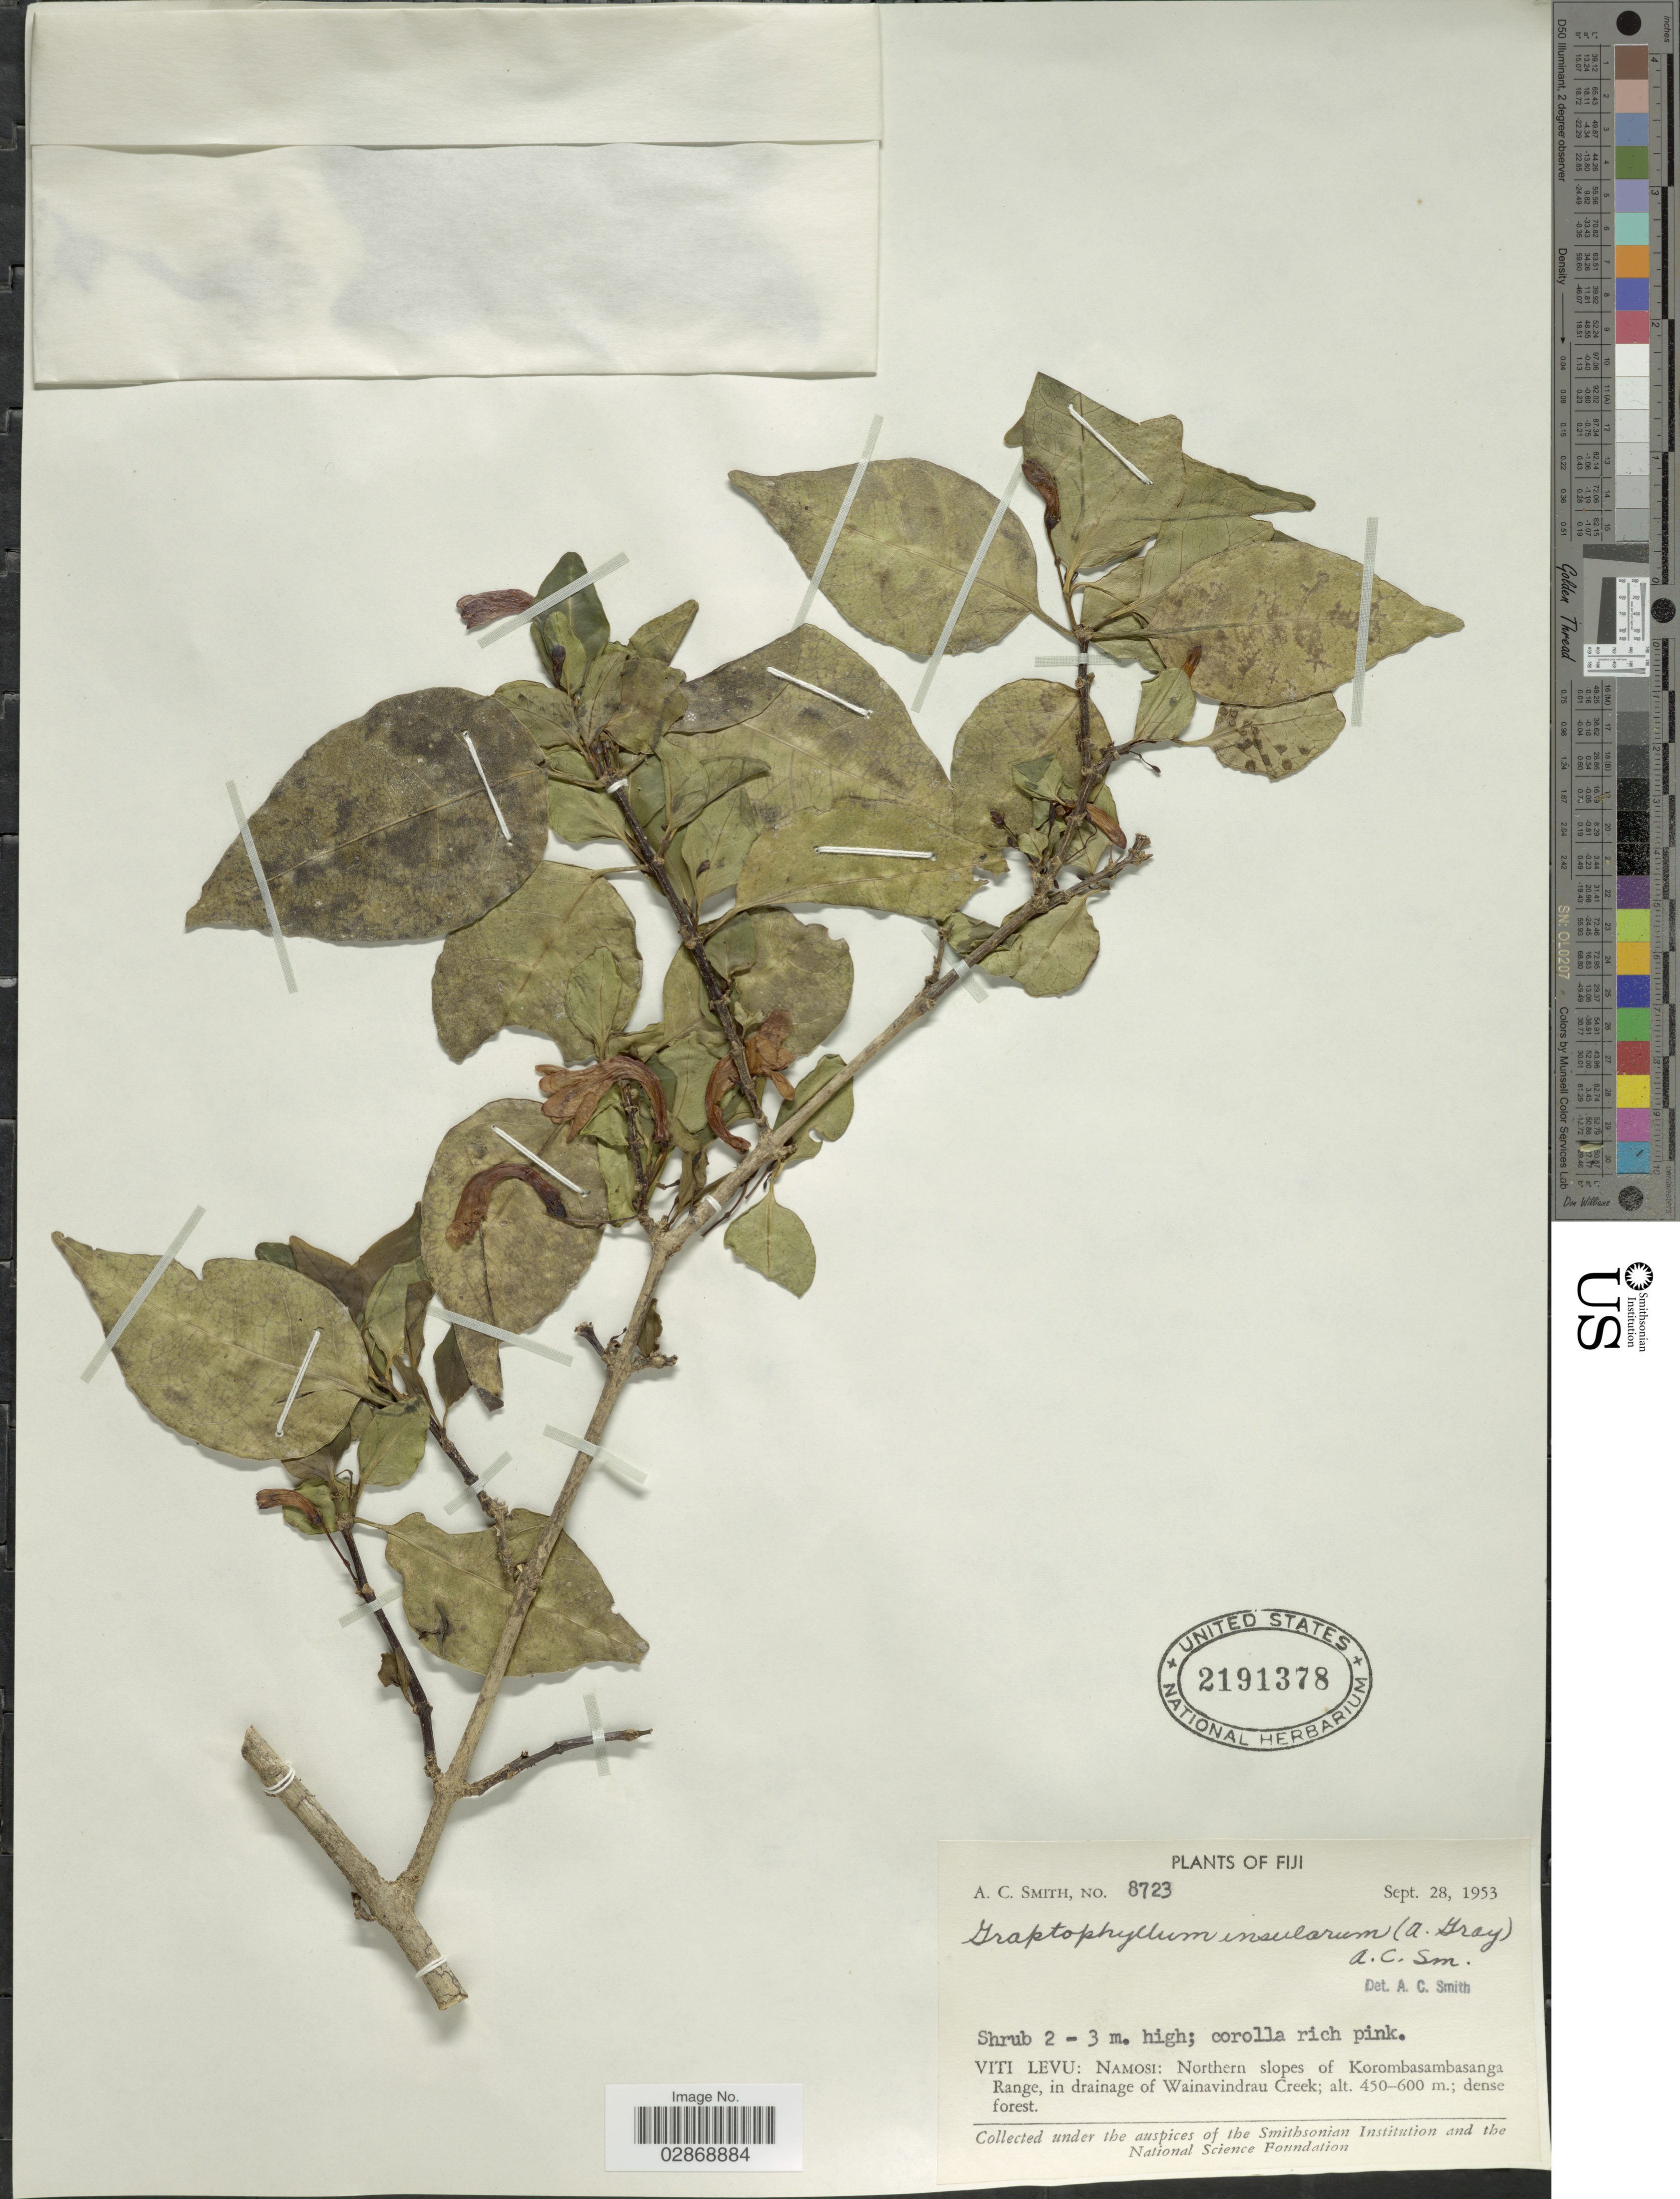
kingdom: Plantae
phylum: Tracheophyta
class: Magnoliopsida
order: Lamiales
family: Acanthaceae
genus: Graptophyllum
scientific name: Graptophyllum insularum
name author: (A. Gray) A.C. Sm.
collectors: A. C. Smith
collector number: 8723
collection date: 1953-09-28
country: Fiji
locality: Viti Levu: Namosi: Northern slopes of Korombasambasanga Range, in drainage of Wainavindrau Creek.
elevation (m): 450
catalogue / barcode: US 2191378